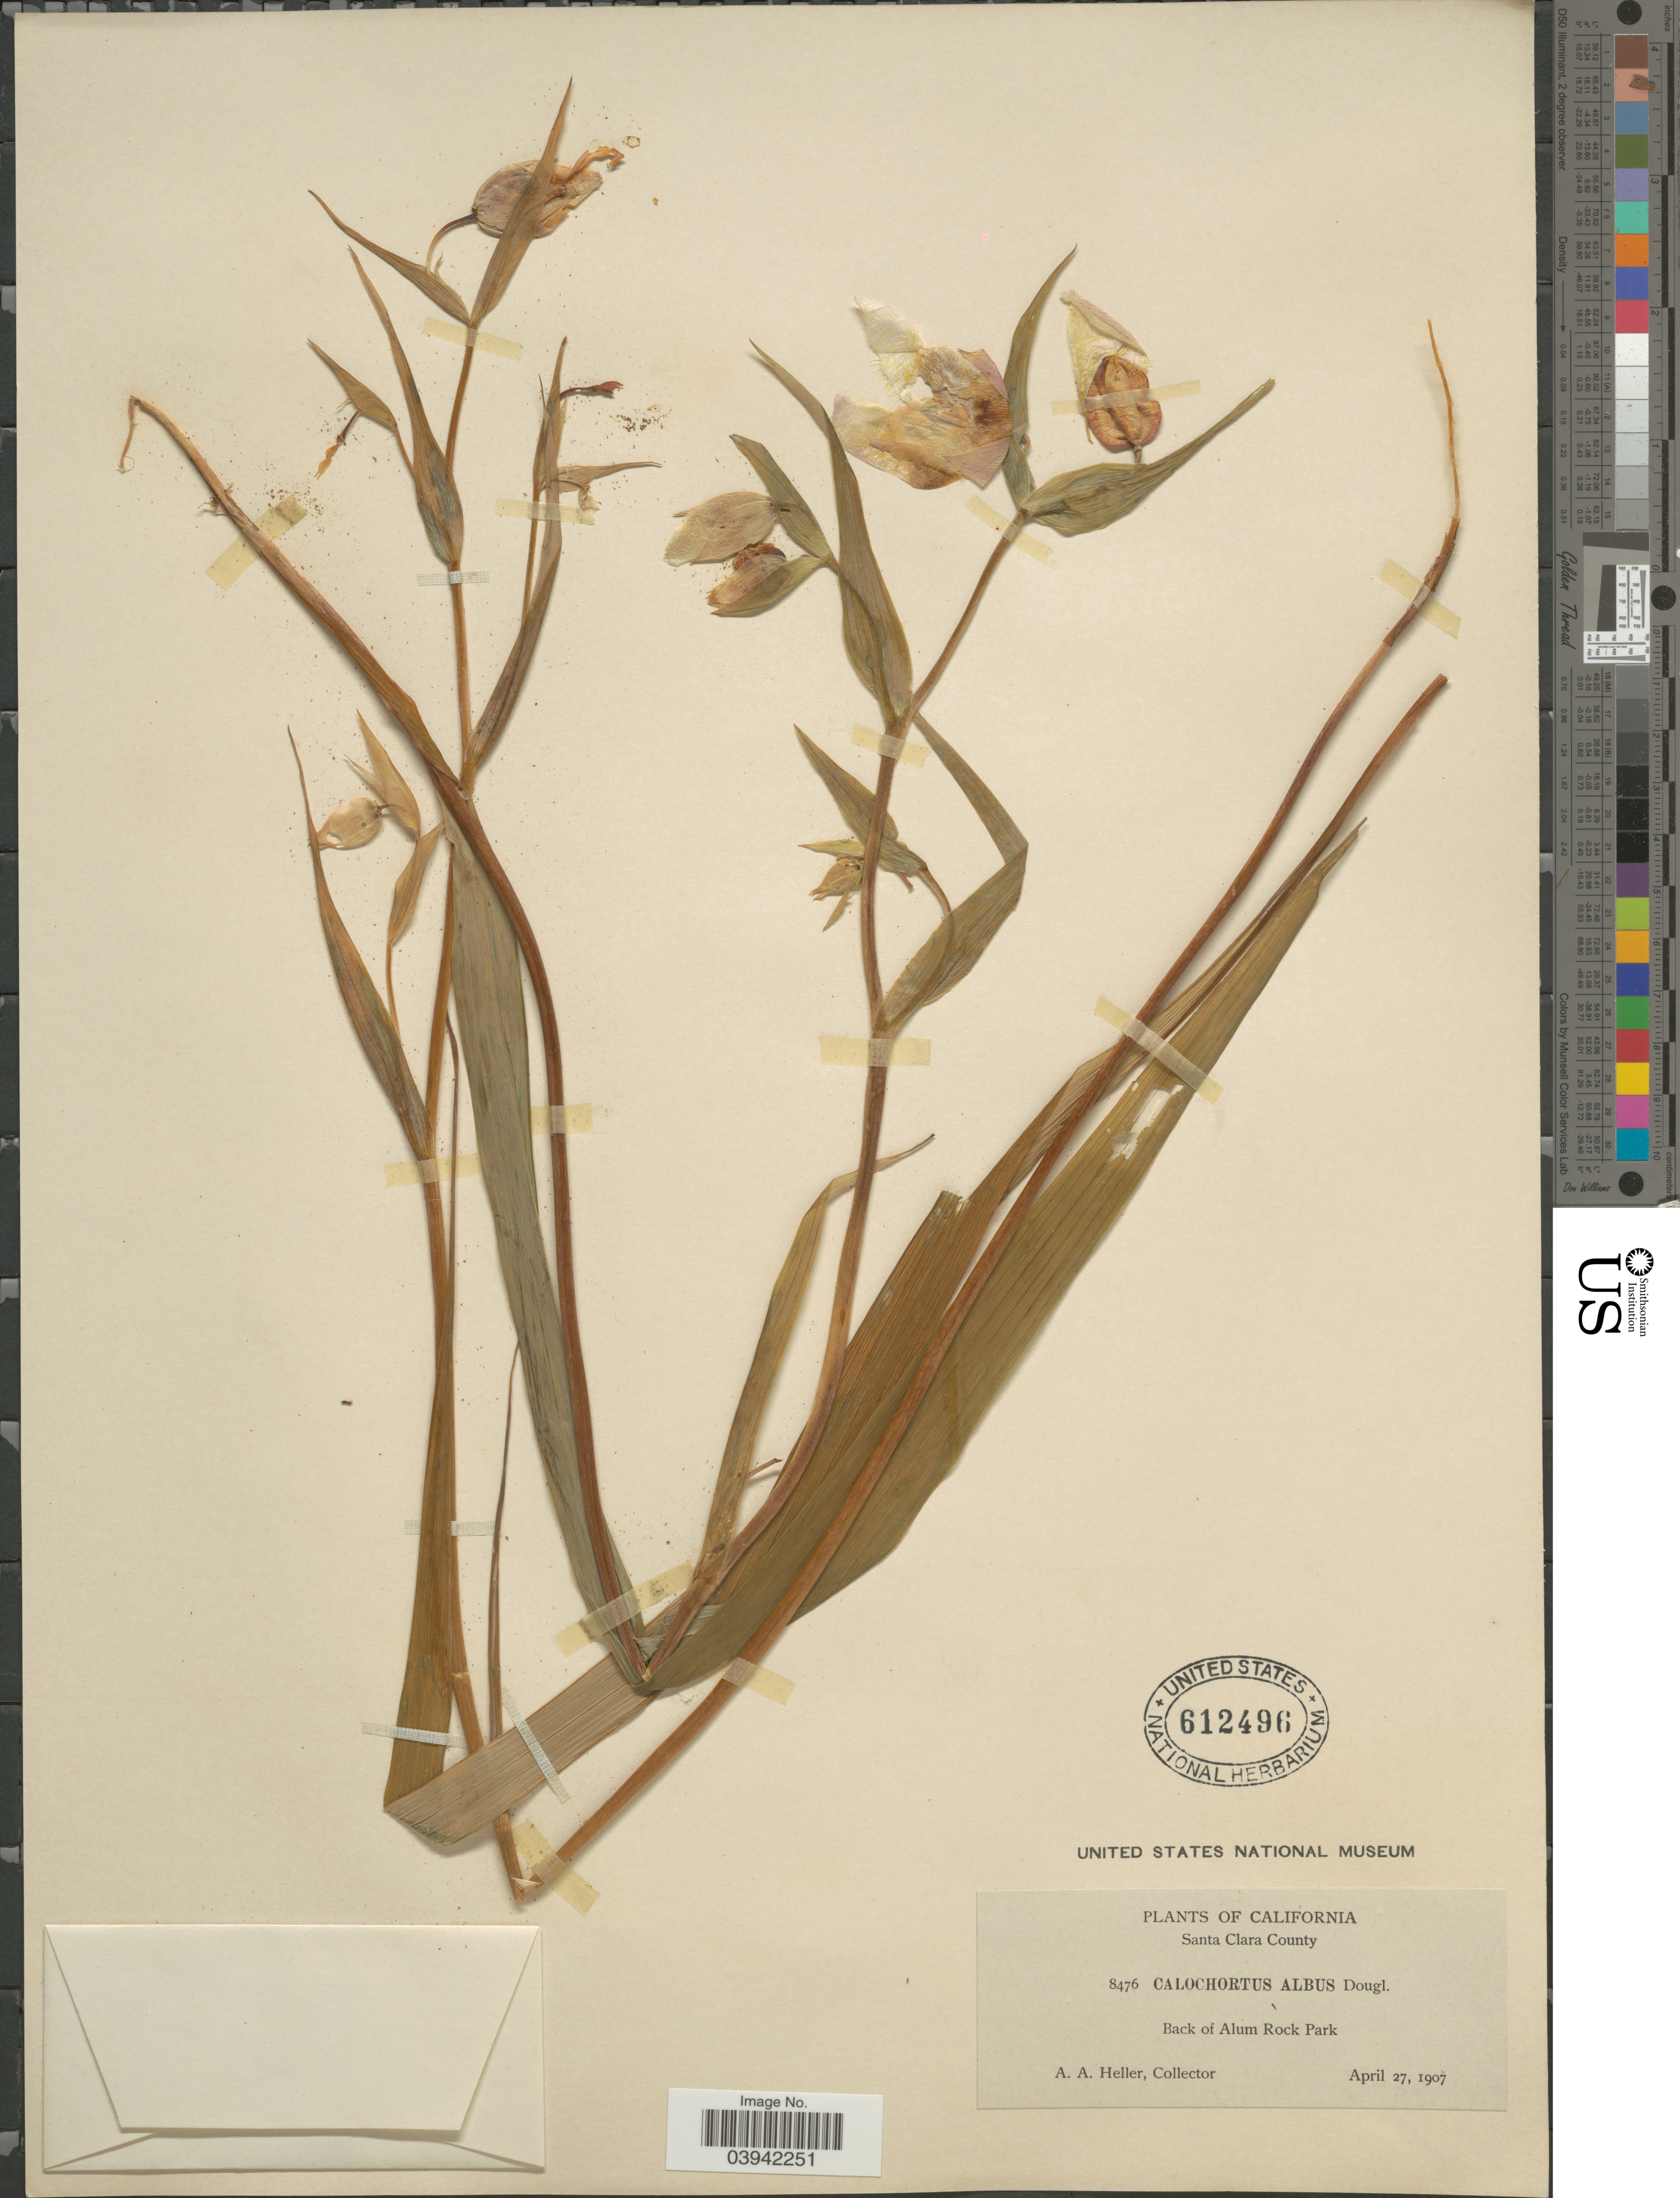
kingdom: Plantae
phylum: Tracheophyta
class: Liliopsida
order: Liliales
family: Liliaceae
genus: Calochortus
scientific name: Calochortus albus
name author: (Benth.) Douglas ex Benth.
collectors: A. A. Heller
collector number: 8476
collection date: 1907-04-27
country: United States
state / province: California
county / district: Santa Clara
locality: Santa Clara County. Back of Alum Rock Park.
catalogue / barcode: US 612496